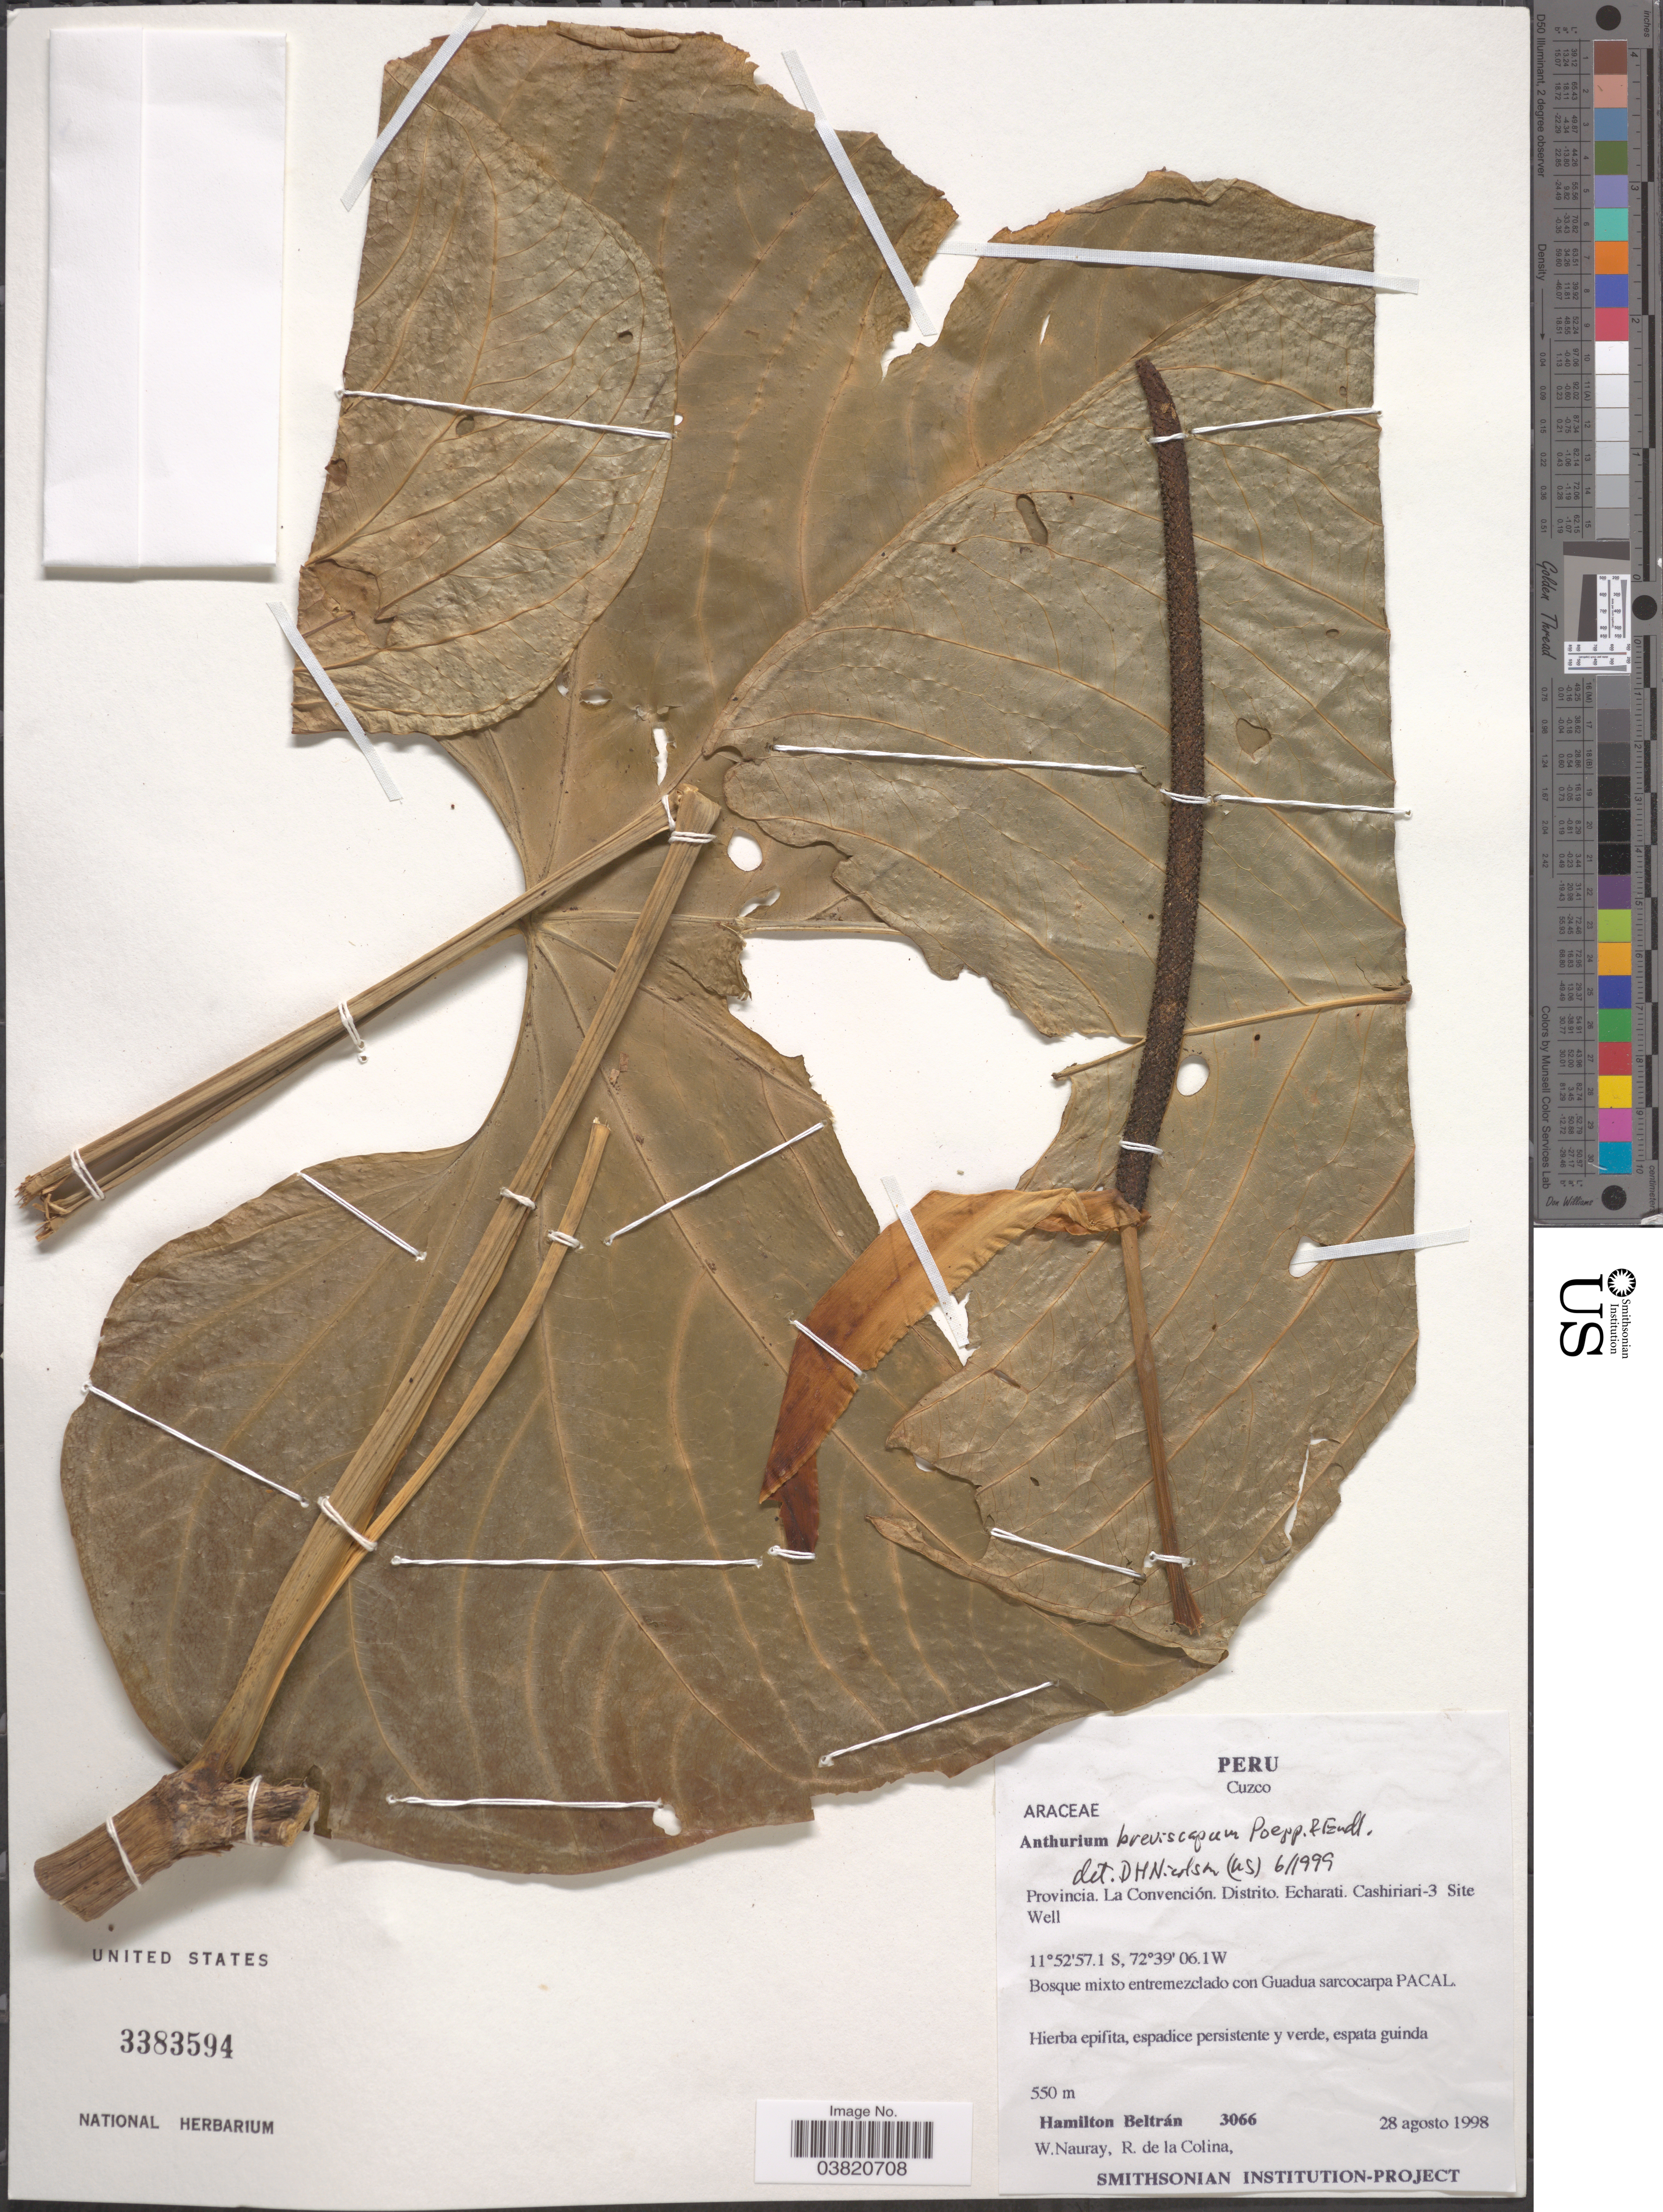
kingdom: Plantae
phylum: Tracheophyta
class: Liliopsida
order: Alismatales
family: Araceae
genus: Anthurium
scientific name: Anthurium breviscapum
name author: Kunth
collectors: H. Beltran, W. Nauray & R. Colina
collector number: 3066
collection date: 1998-08-28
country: Peru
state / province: Cusco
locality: Cuzco. Provincia La Convención. Distrito. Echarati. Cashiriari-3 Site Well.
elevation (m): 550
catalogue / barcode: US 3383594